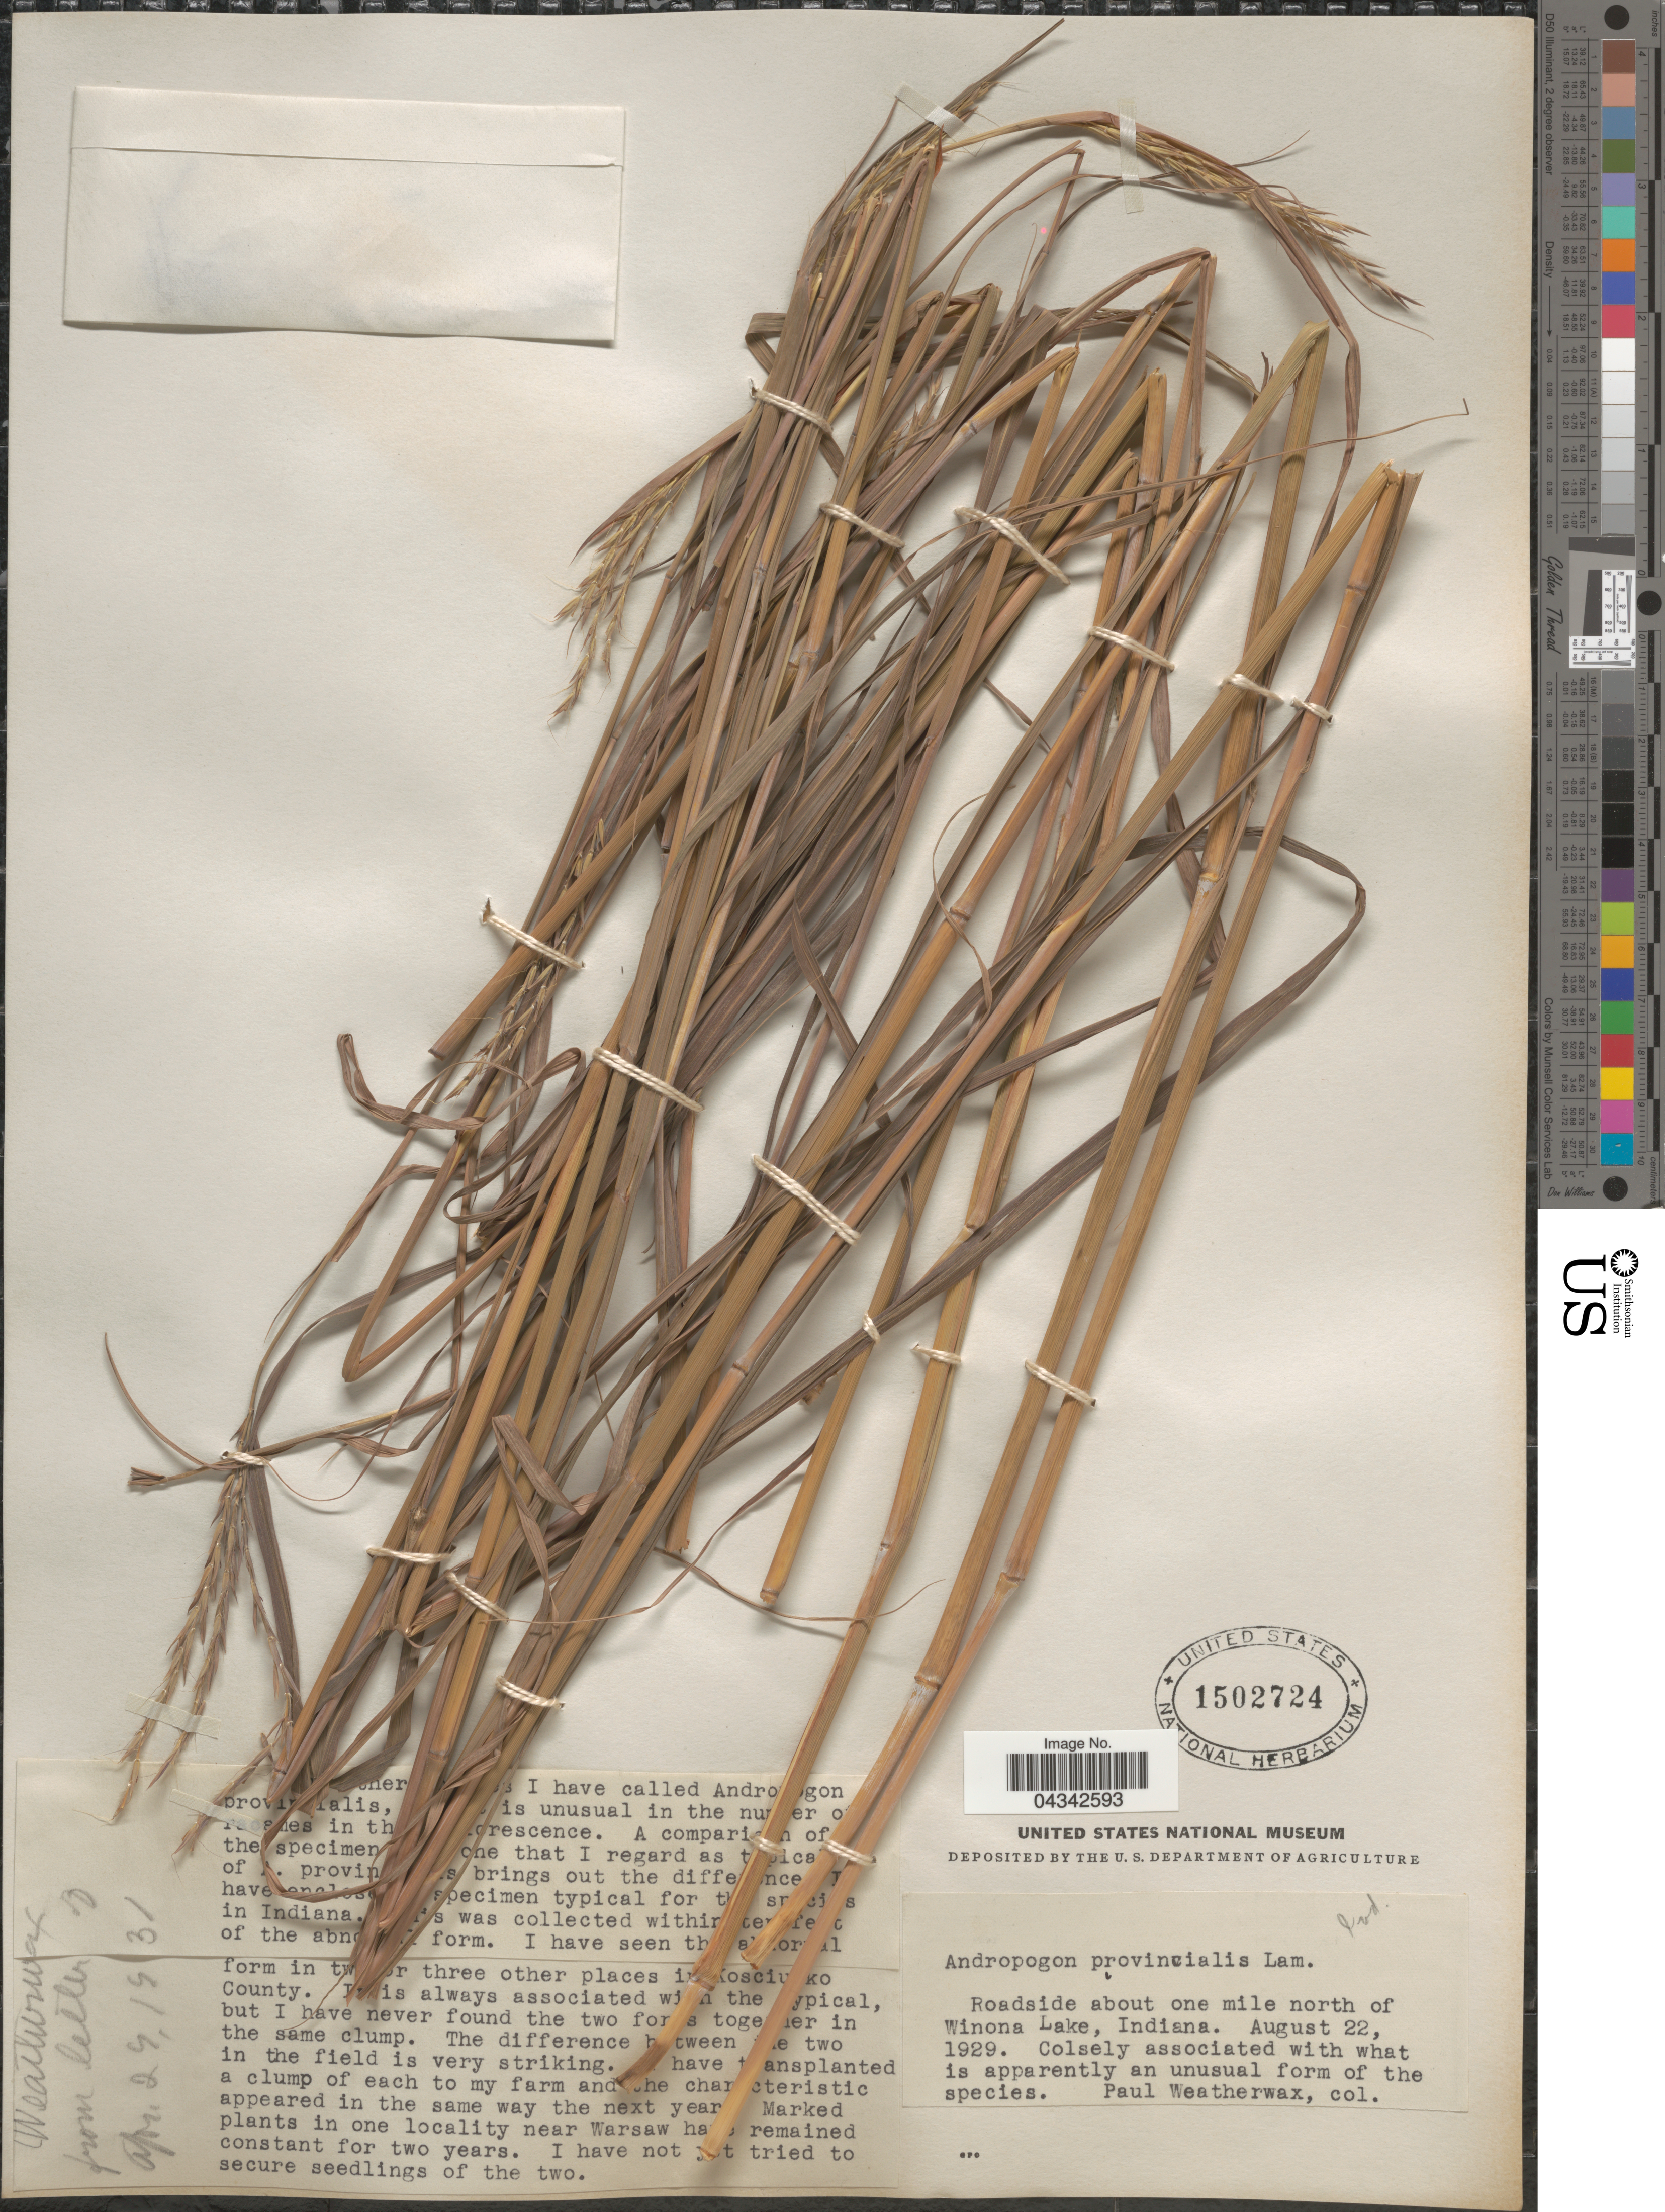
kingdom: Plantae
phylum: Tracheophyta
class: Liliopsida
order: Poales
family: Poaceae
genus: Andropogon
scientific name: Andropogon gerardii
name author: Vitman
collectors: P. Weatherwax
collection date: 1929-08-22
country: United States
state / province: Indiana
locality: Roadside about one mile north of Winona Lake.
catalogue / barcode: US 1502724